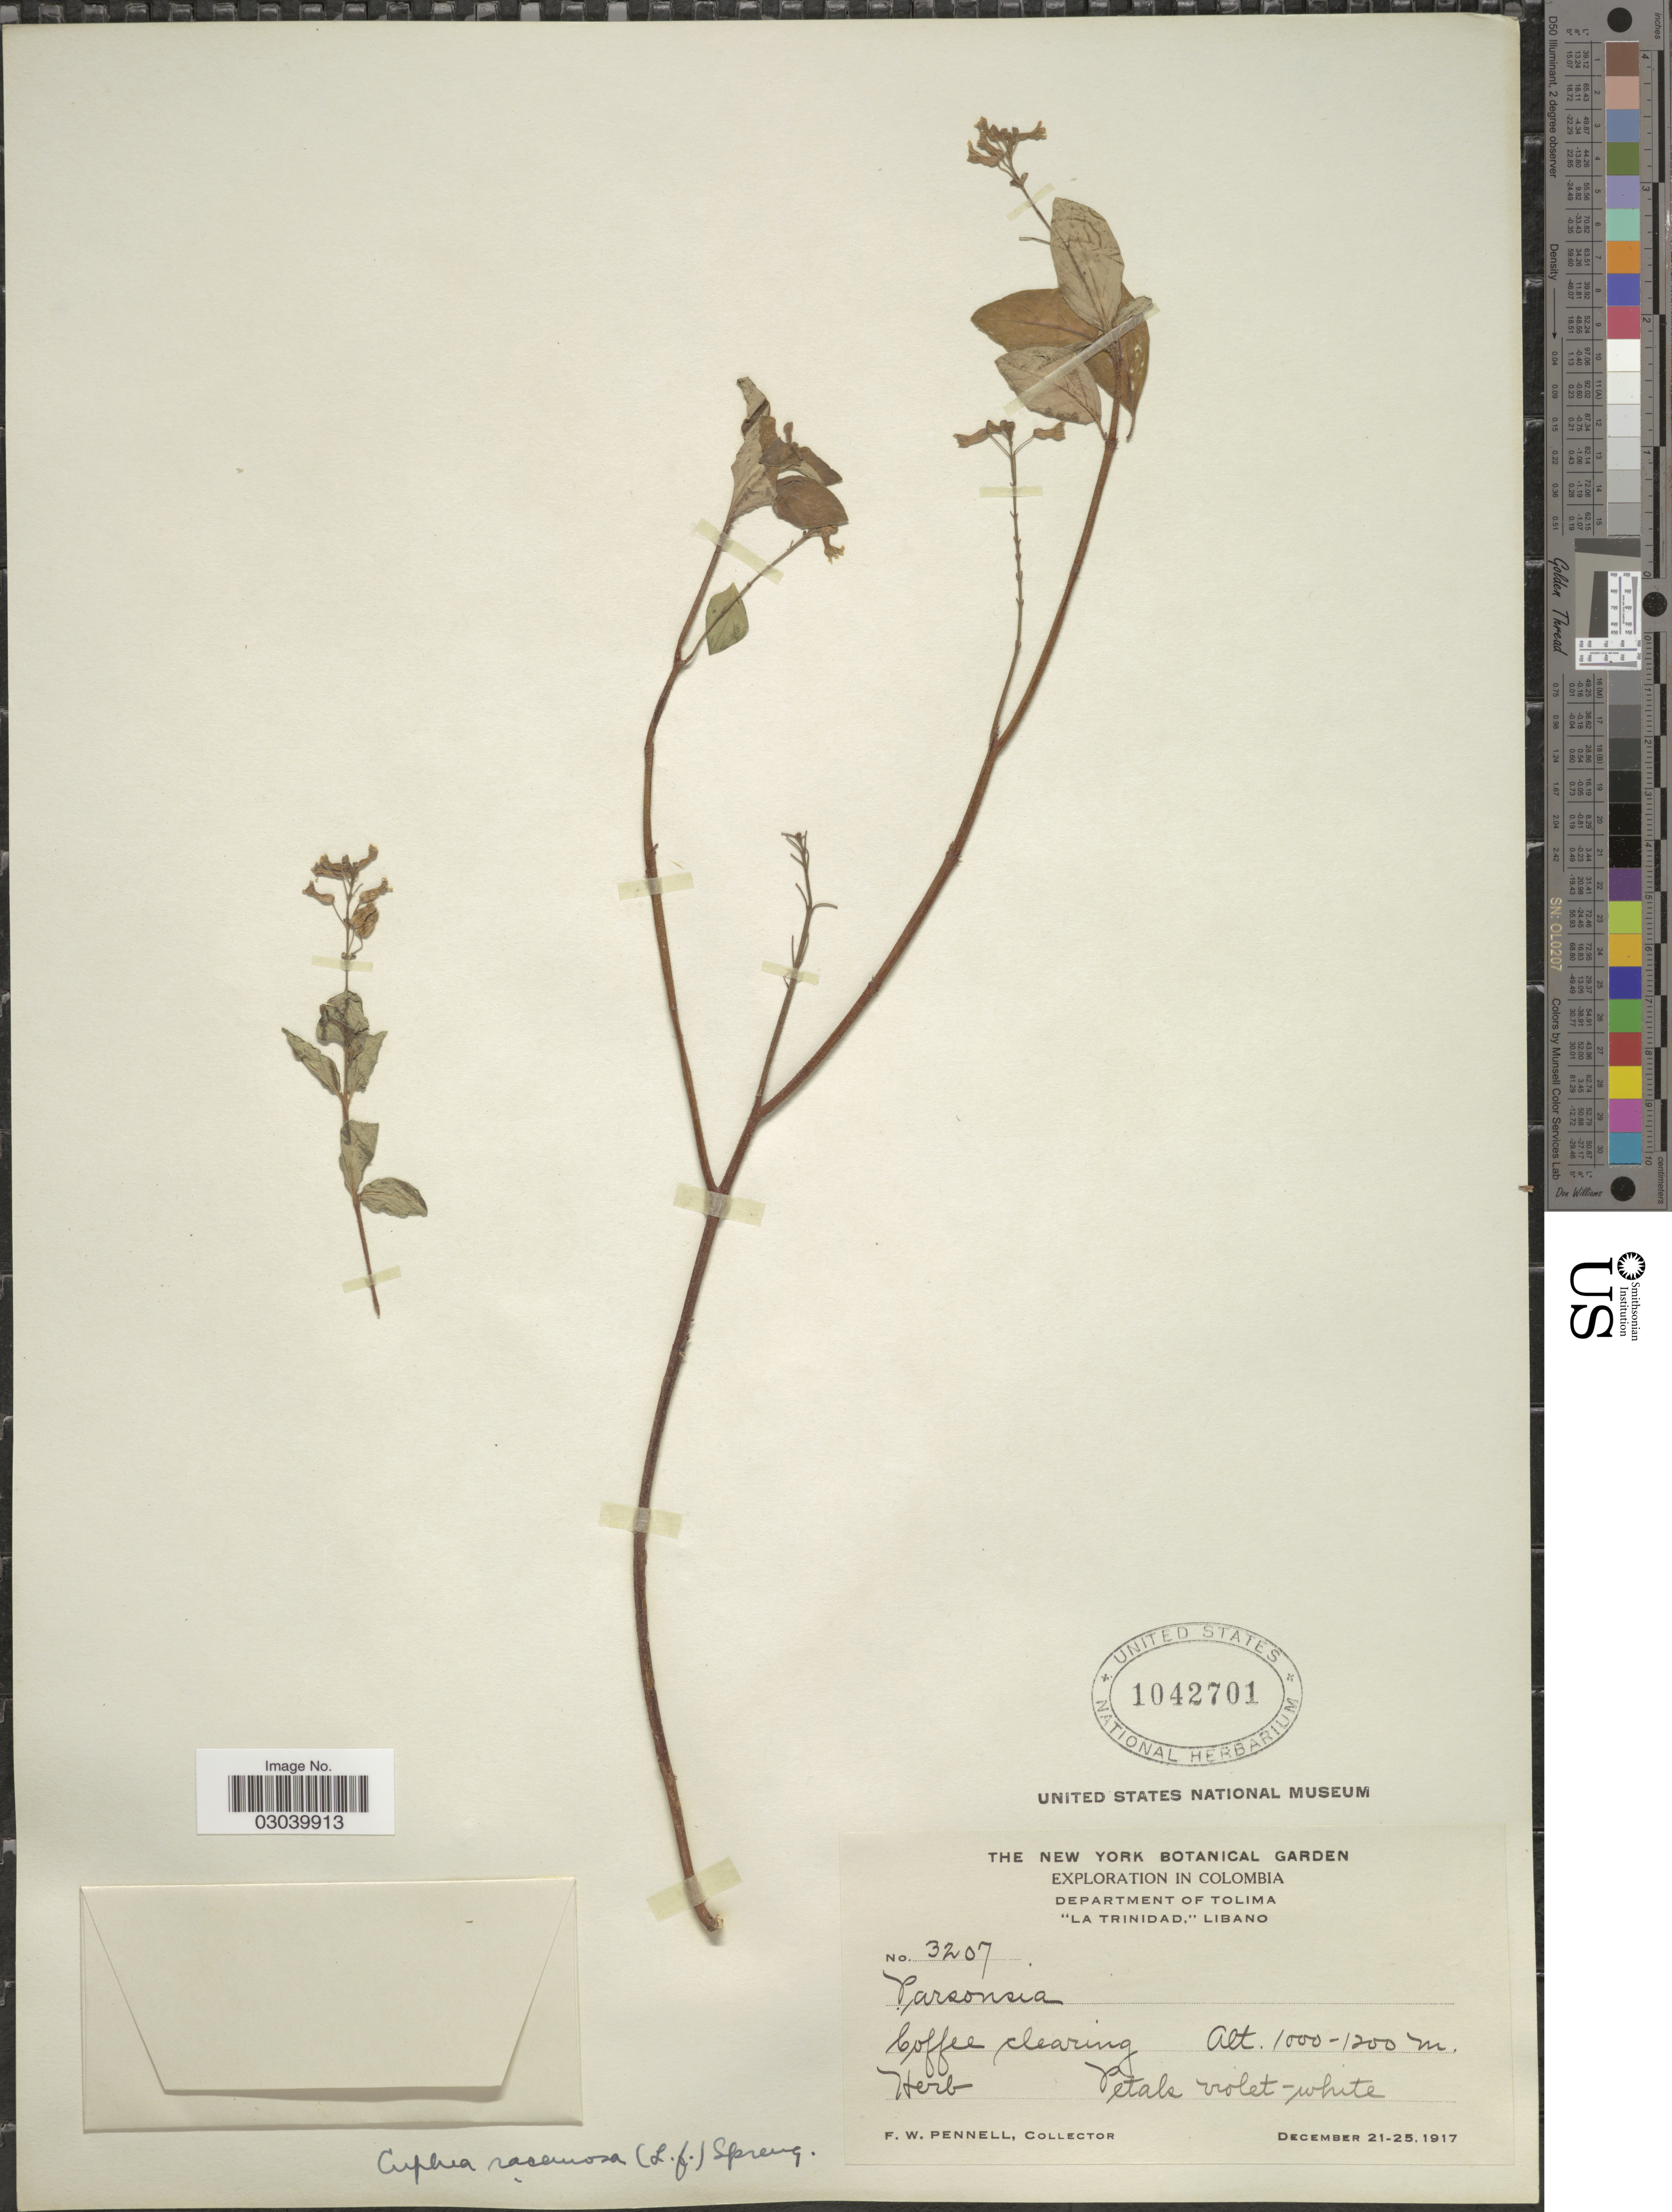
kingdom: Plantae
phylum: Tracheophyta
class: Magnoliopsida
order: Myrtales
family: Lythraceae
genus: Cuphea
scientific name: Cuphea racemosa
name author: (L. f.) Spreng.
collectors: F. W. Pennell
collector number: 3207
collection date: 1917-12-21/1917-12-25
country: Colombia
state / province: Tolima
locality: Department of Tolima, "La Trinidad," Libano, Coffee clearing.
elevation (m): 1000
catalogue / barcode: US 1042701